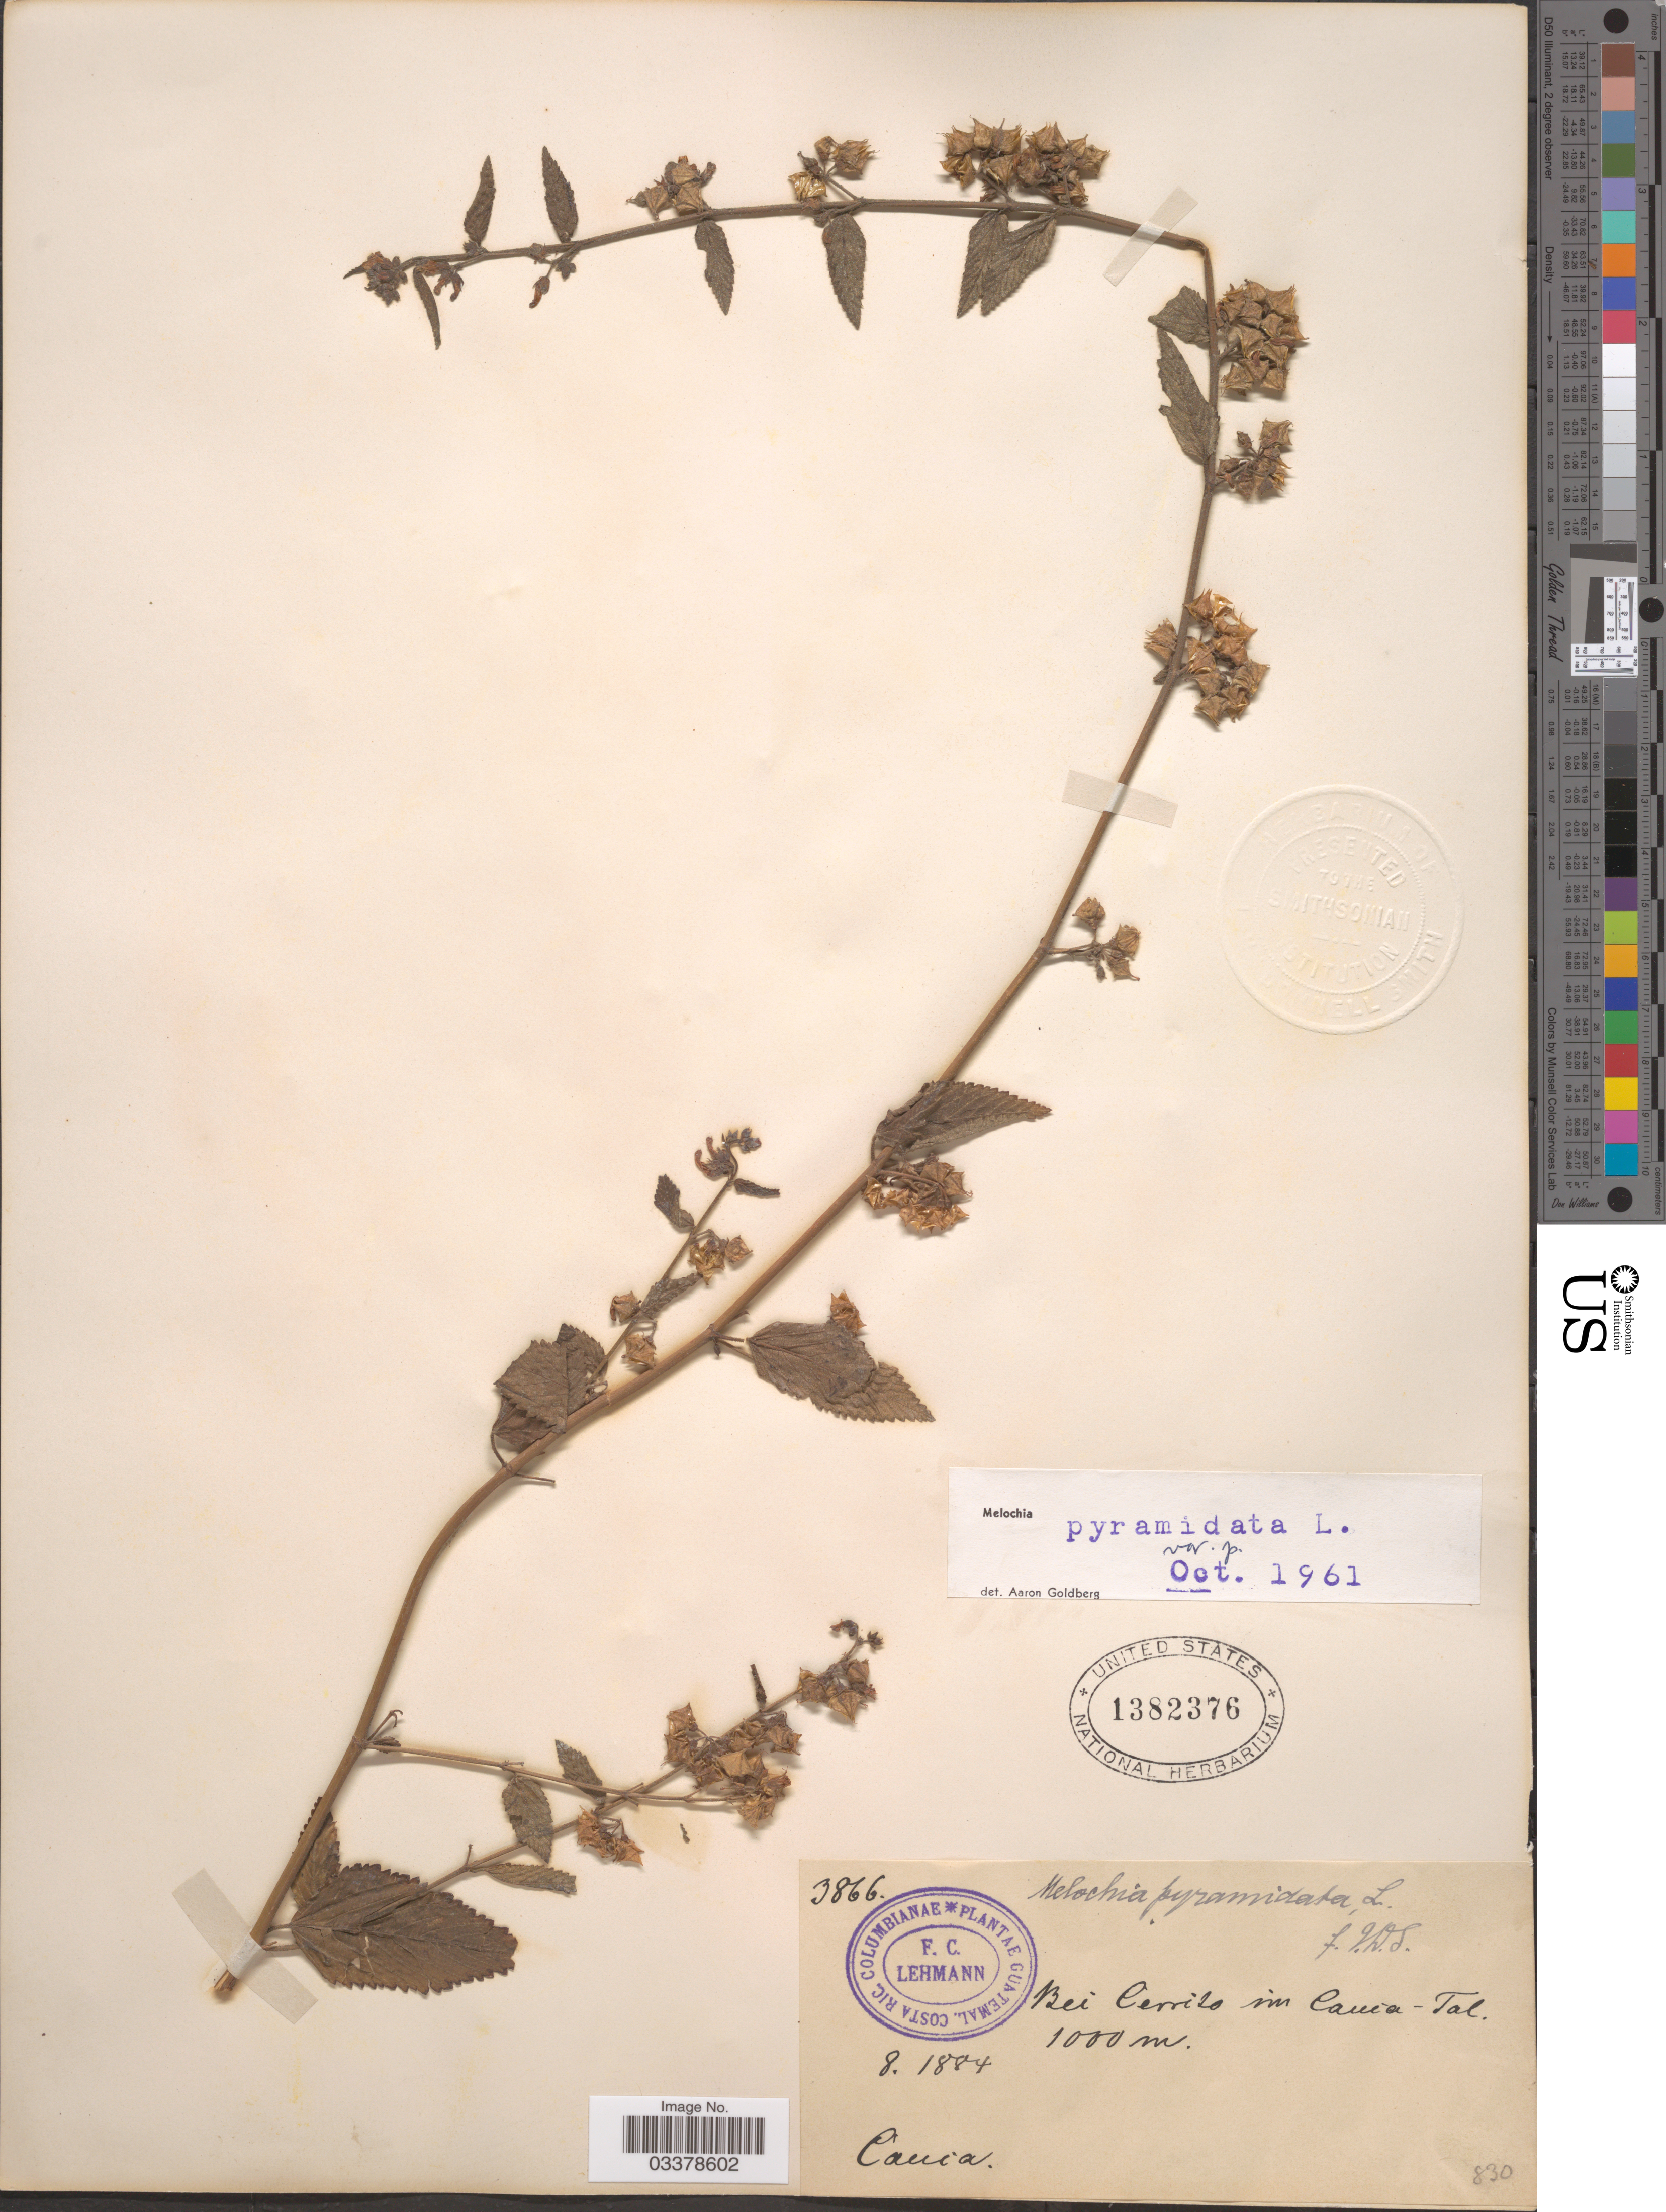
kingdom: Plantae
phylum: Tracheophyta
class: Magnoliopsida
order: Malvales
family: Malvaceae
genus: Melochia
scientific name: Melochia pyramidata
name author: L.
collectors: F. C. Lehmann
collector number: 3866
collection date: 1884-08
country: Colombia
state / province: Cauca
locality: Bei Cerrito in Cauca- Tal.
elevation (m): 1000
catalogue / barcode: US 1382376